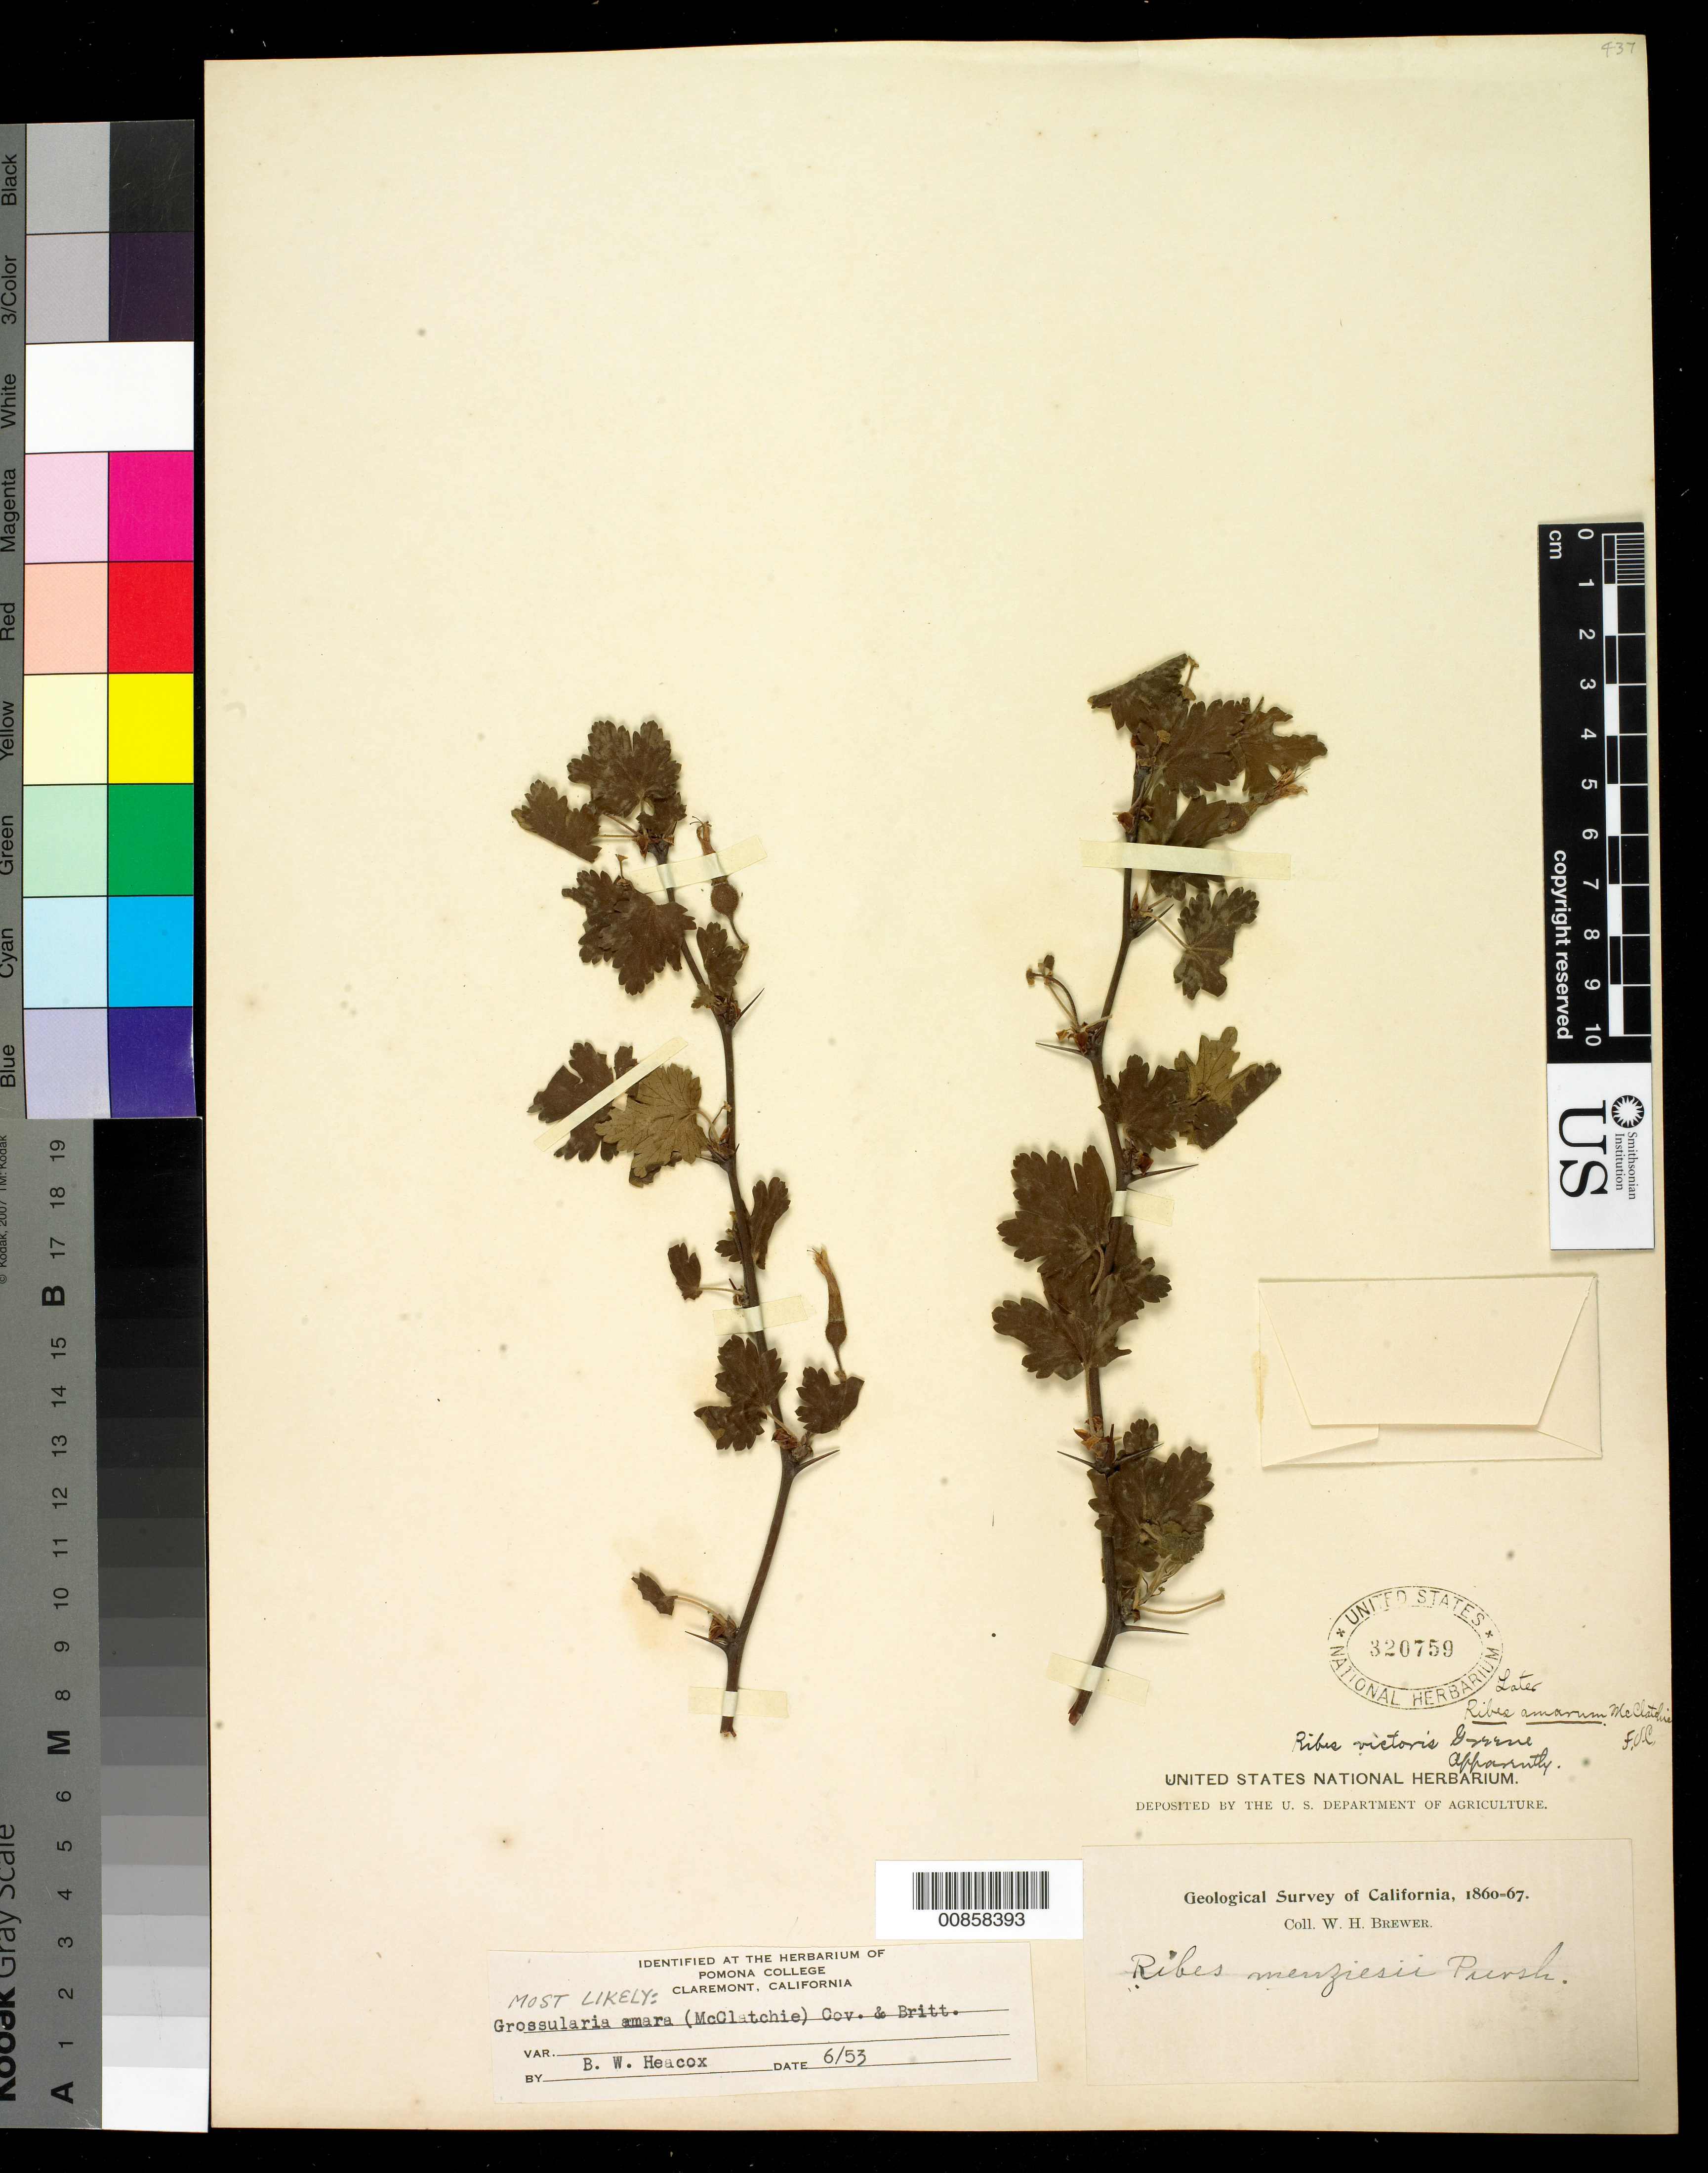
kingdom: Plantae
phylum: Tracheophyta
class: Magnoliopsida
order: Saxifragales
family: Grossulariaceae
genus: Ribes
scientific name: Ribes amarum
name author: McClatchie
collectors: W. H. Brewer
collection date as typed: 1860 to -- --- 1867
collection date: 1860/1867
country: United States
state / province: California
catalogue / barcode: US 320759